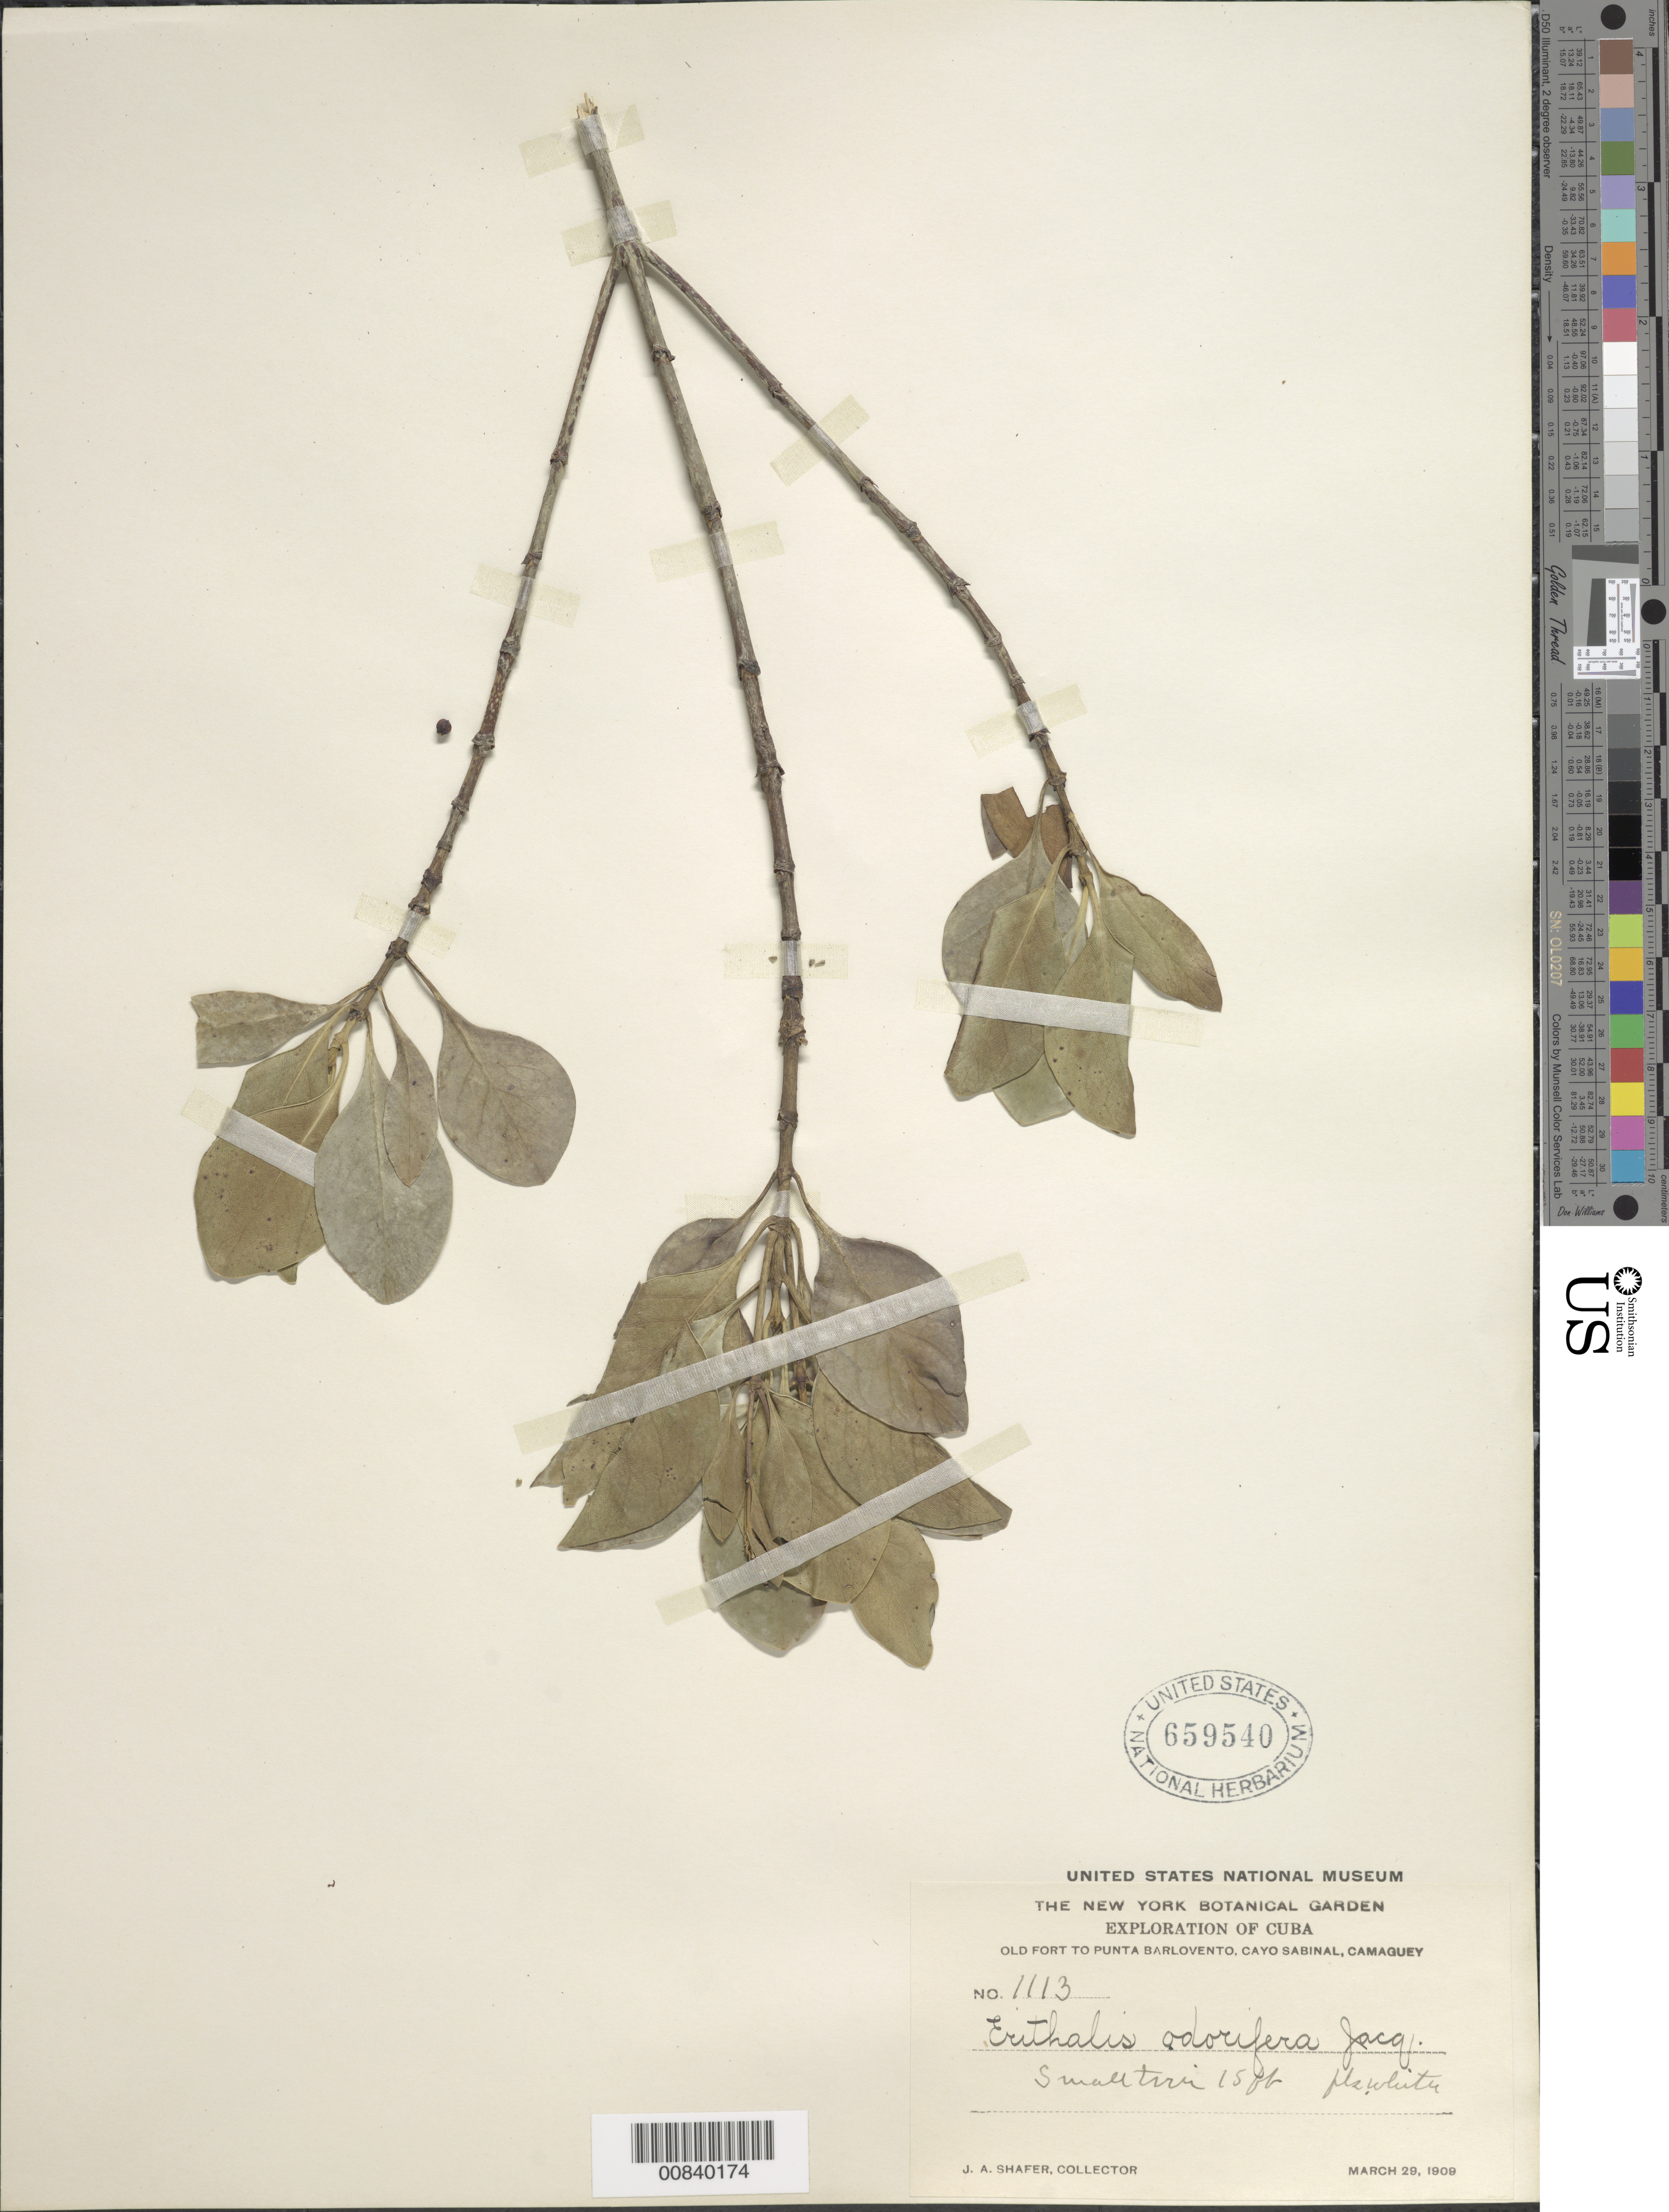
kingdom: Plantae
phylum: Tracheophyta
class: Magnoliopsida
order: Gentianales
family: Rubiaceae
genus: Erithalis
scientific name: Erithalis fruticosa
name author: L.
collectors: J. A. Shafer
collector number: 1113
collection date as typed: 29 Mar 1909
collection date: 1909-03-29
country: Cuba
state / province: Camaguey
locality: Old Fort to Punta Barlovento, Cayo Sabinal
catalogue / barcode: US 659540